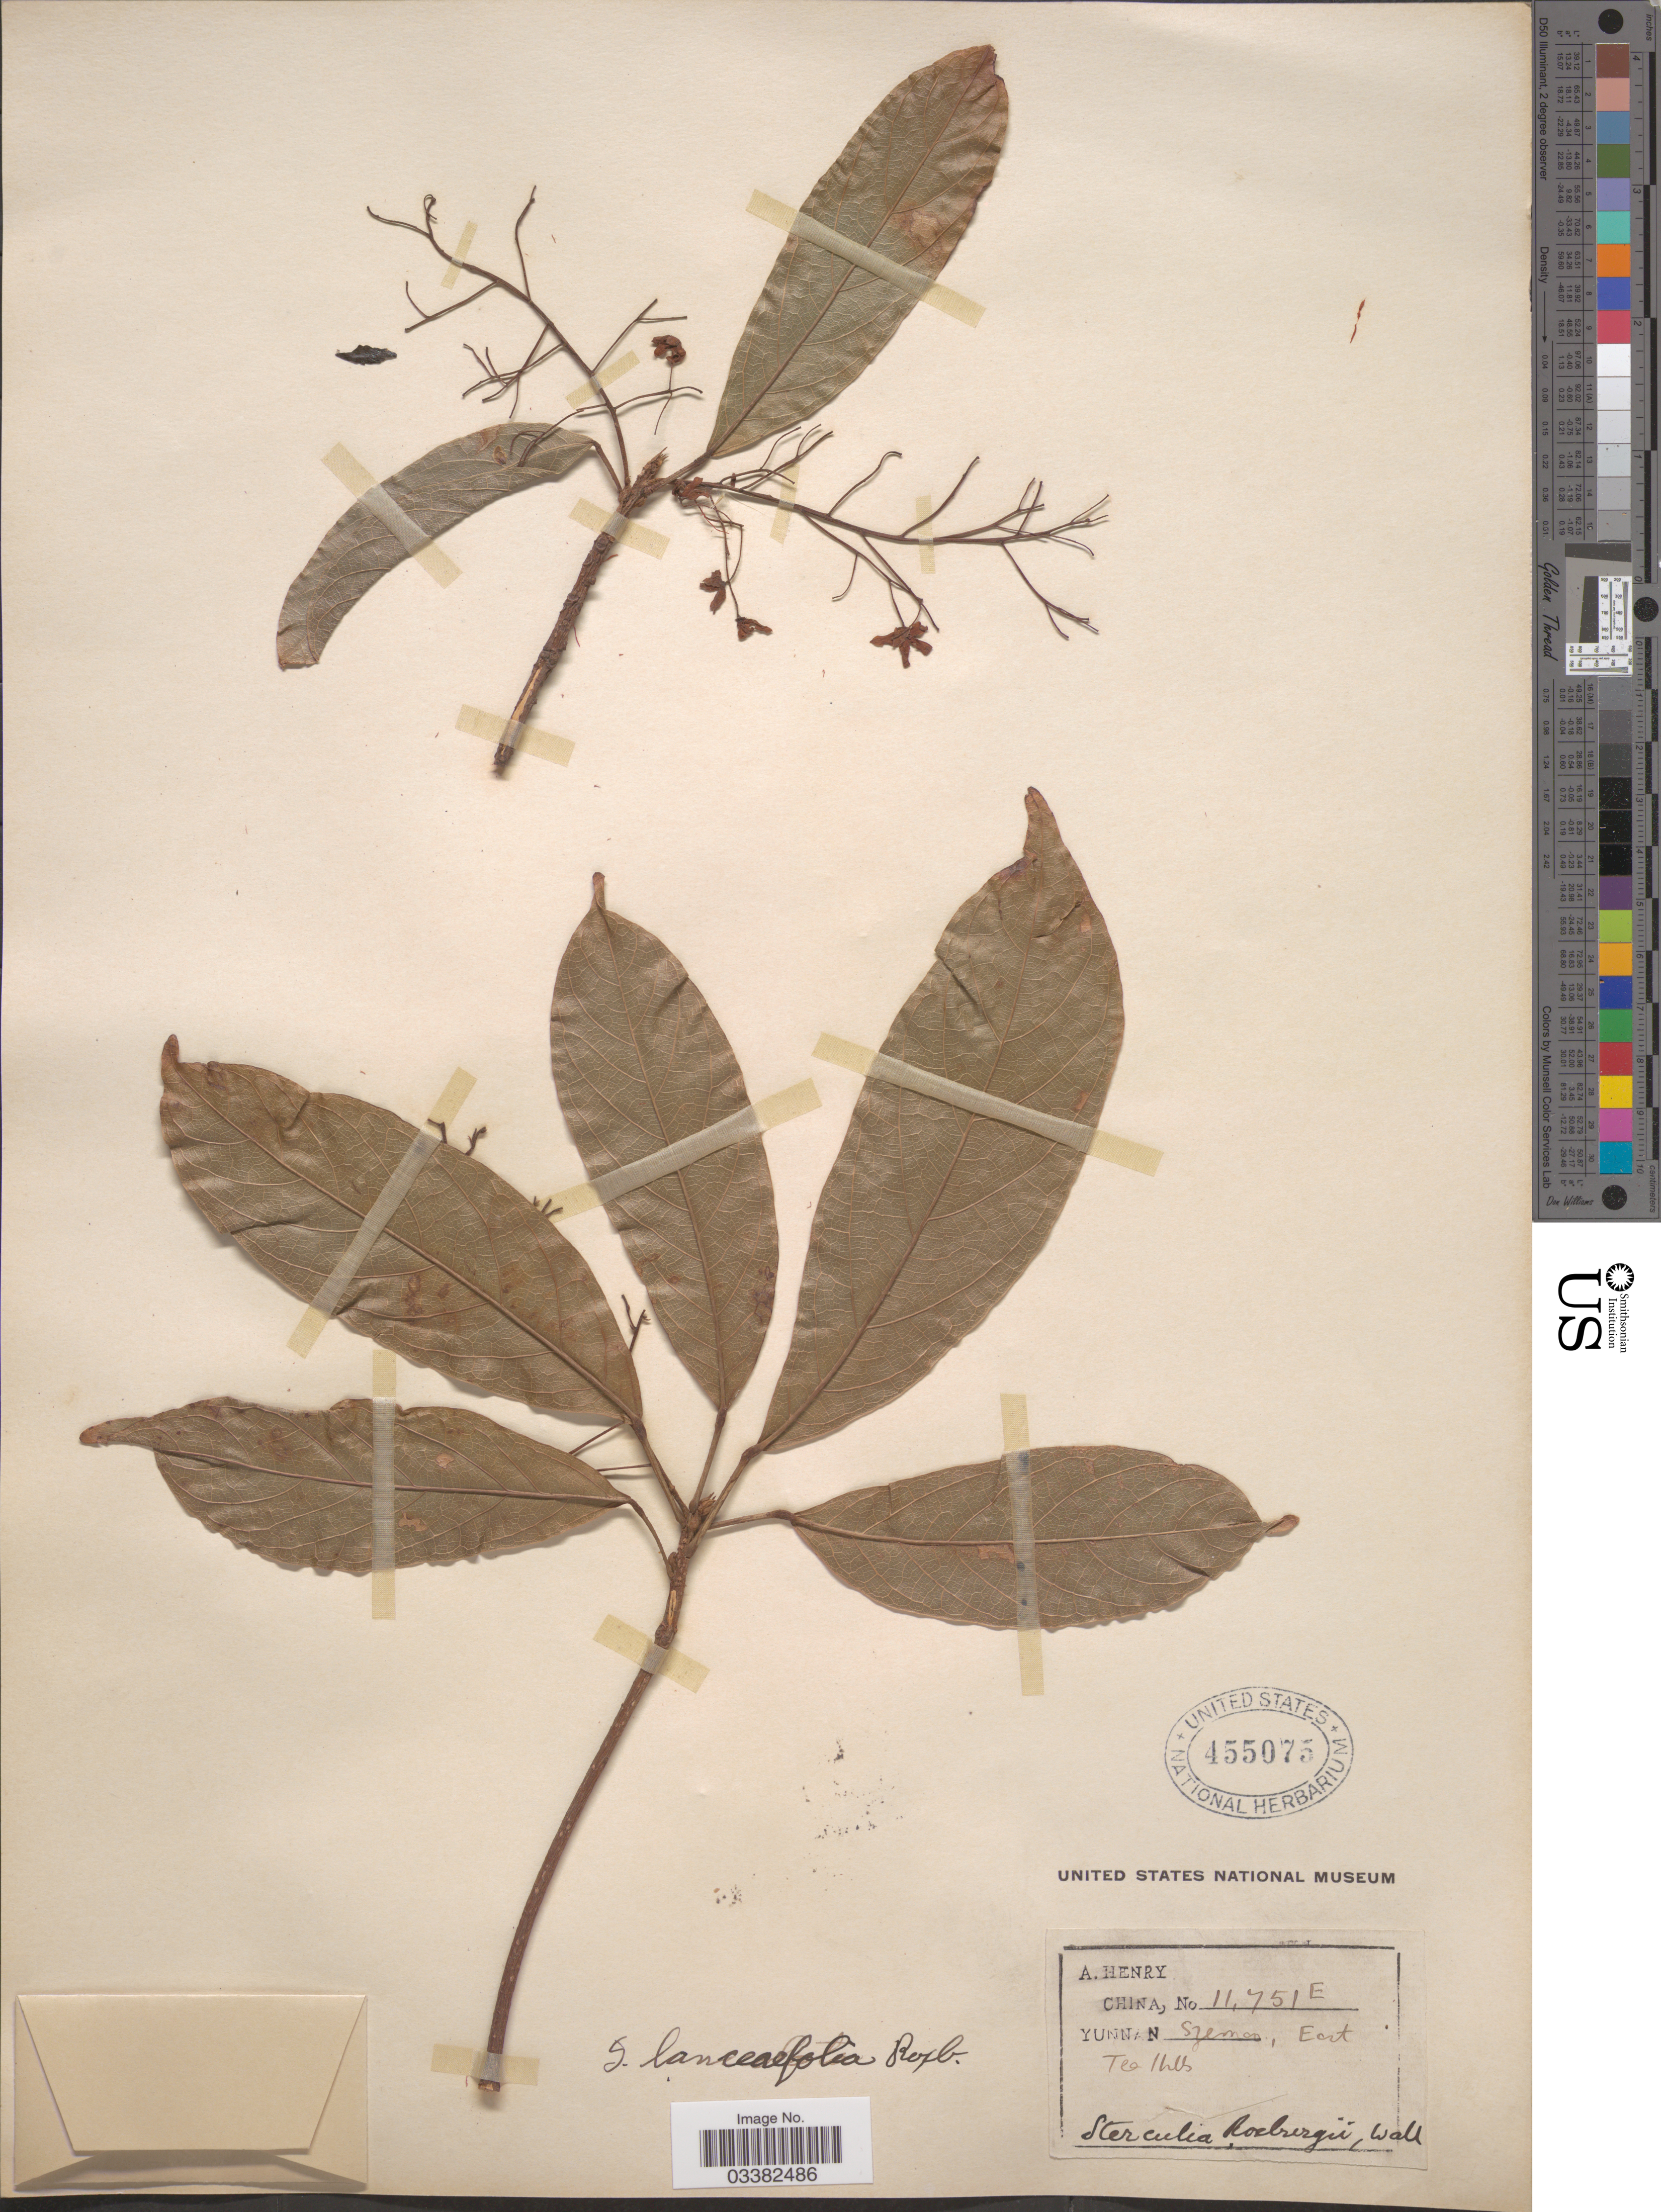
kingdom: Plantae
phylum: Tracheophyta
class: Magnoliopsida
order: Malvales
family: Malvaceae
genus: Sterculia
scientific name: Sterculia lanceifolia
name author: Roxb.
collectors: A. Henry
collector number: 11751 E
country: China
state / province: Yunnan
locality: Szemoa, East.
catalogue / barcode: US 455075